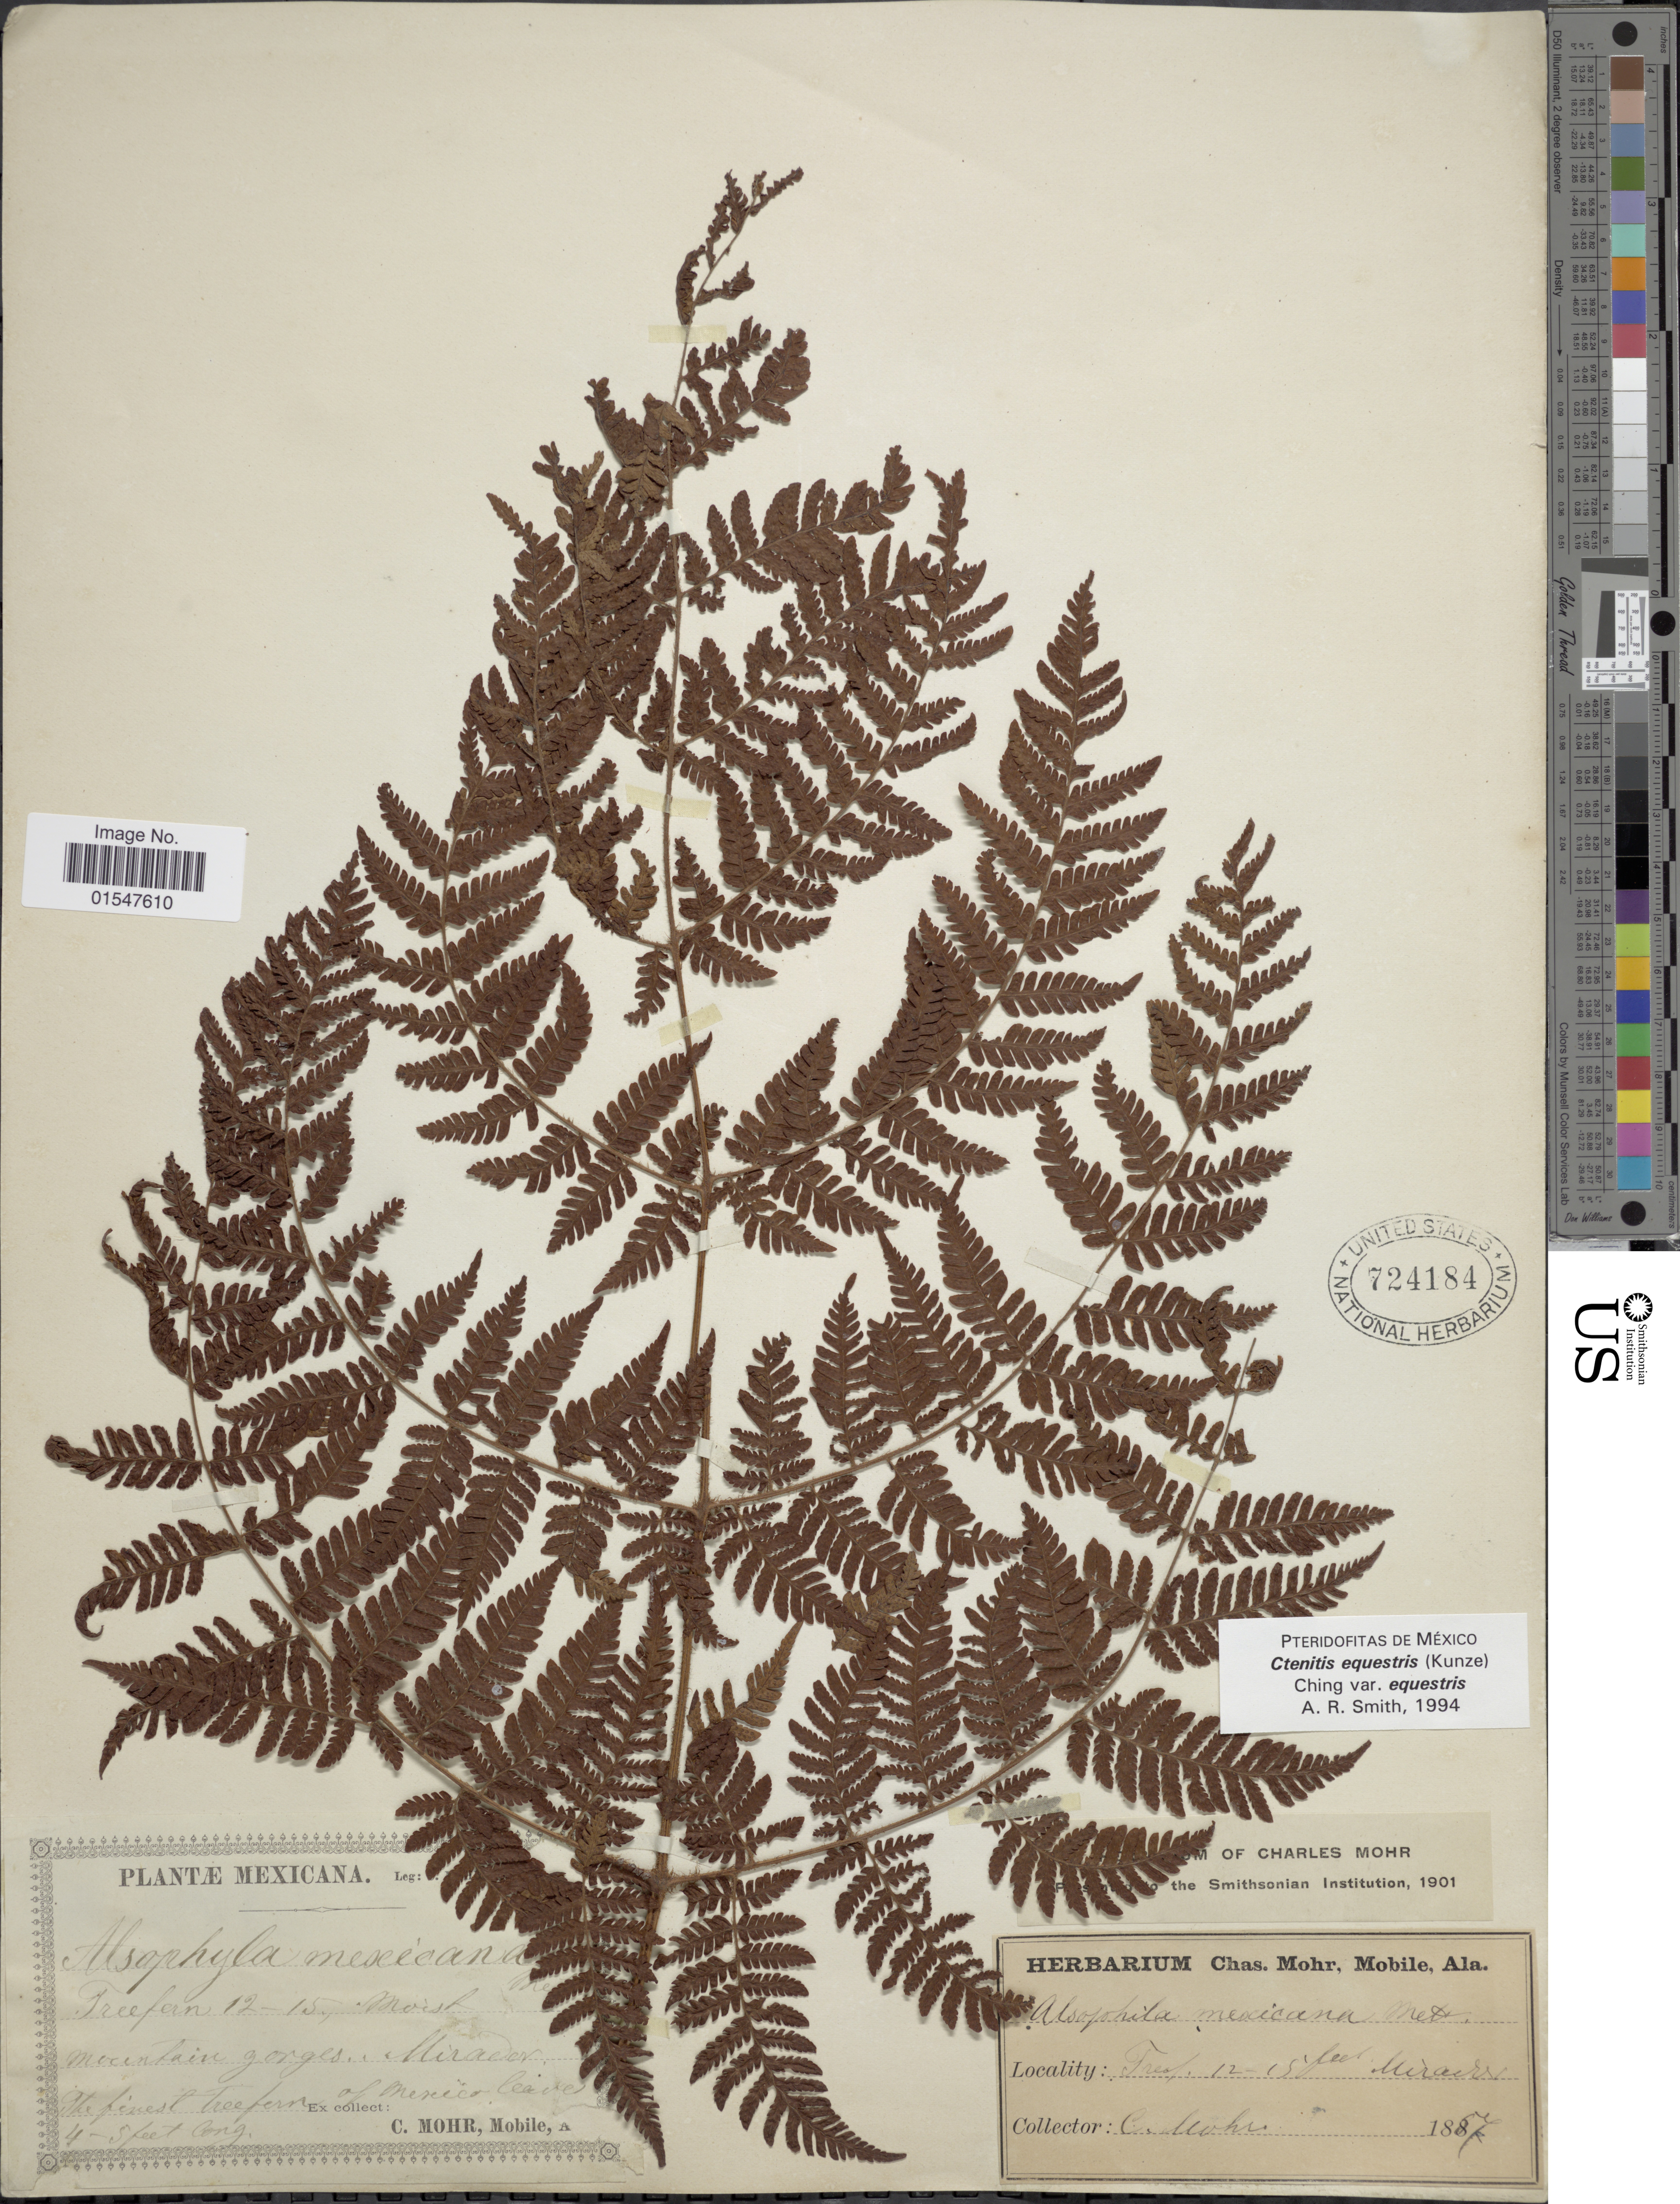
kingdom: Plantae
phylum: Tracheophyta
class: Polypodiopsida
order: Polypodiales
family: Dryopteridaceae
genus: Ctenitis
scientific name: Ctenitis equestris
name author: (Kunze) Ching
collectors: C. T. Mohr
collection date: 1887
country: Mexico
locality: Fres., Mirador. [interpreted]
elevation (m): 4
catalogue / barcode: US 724184